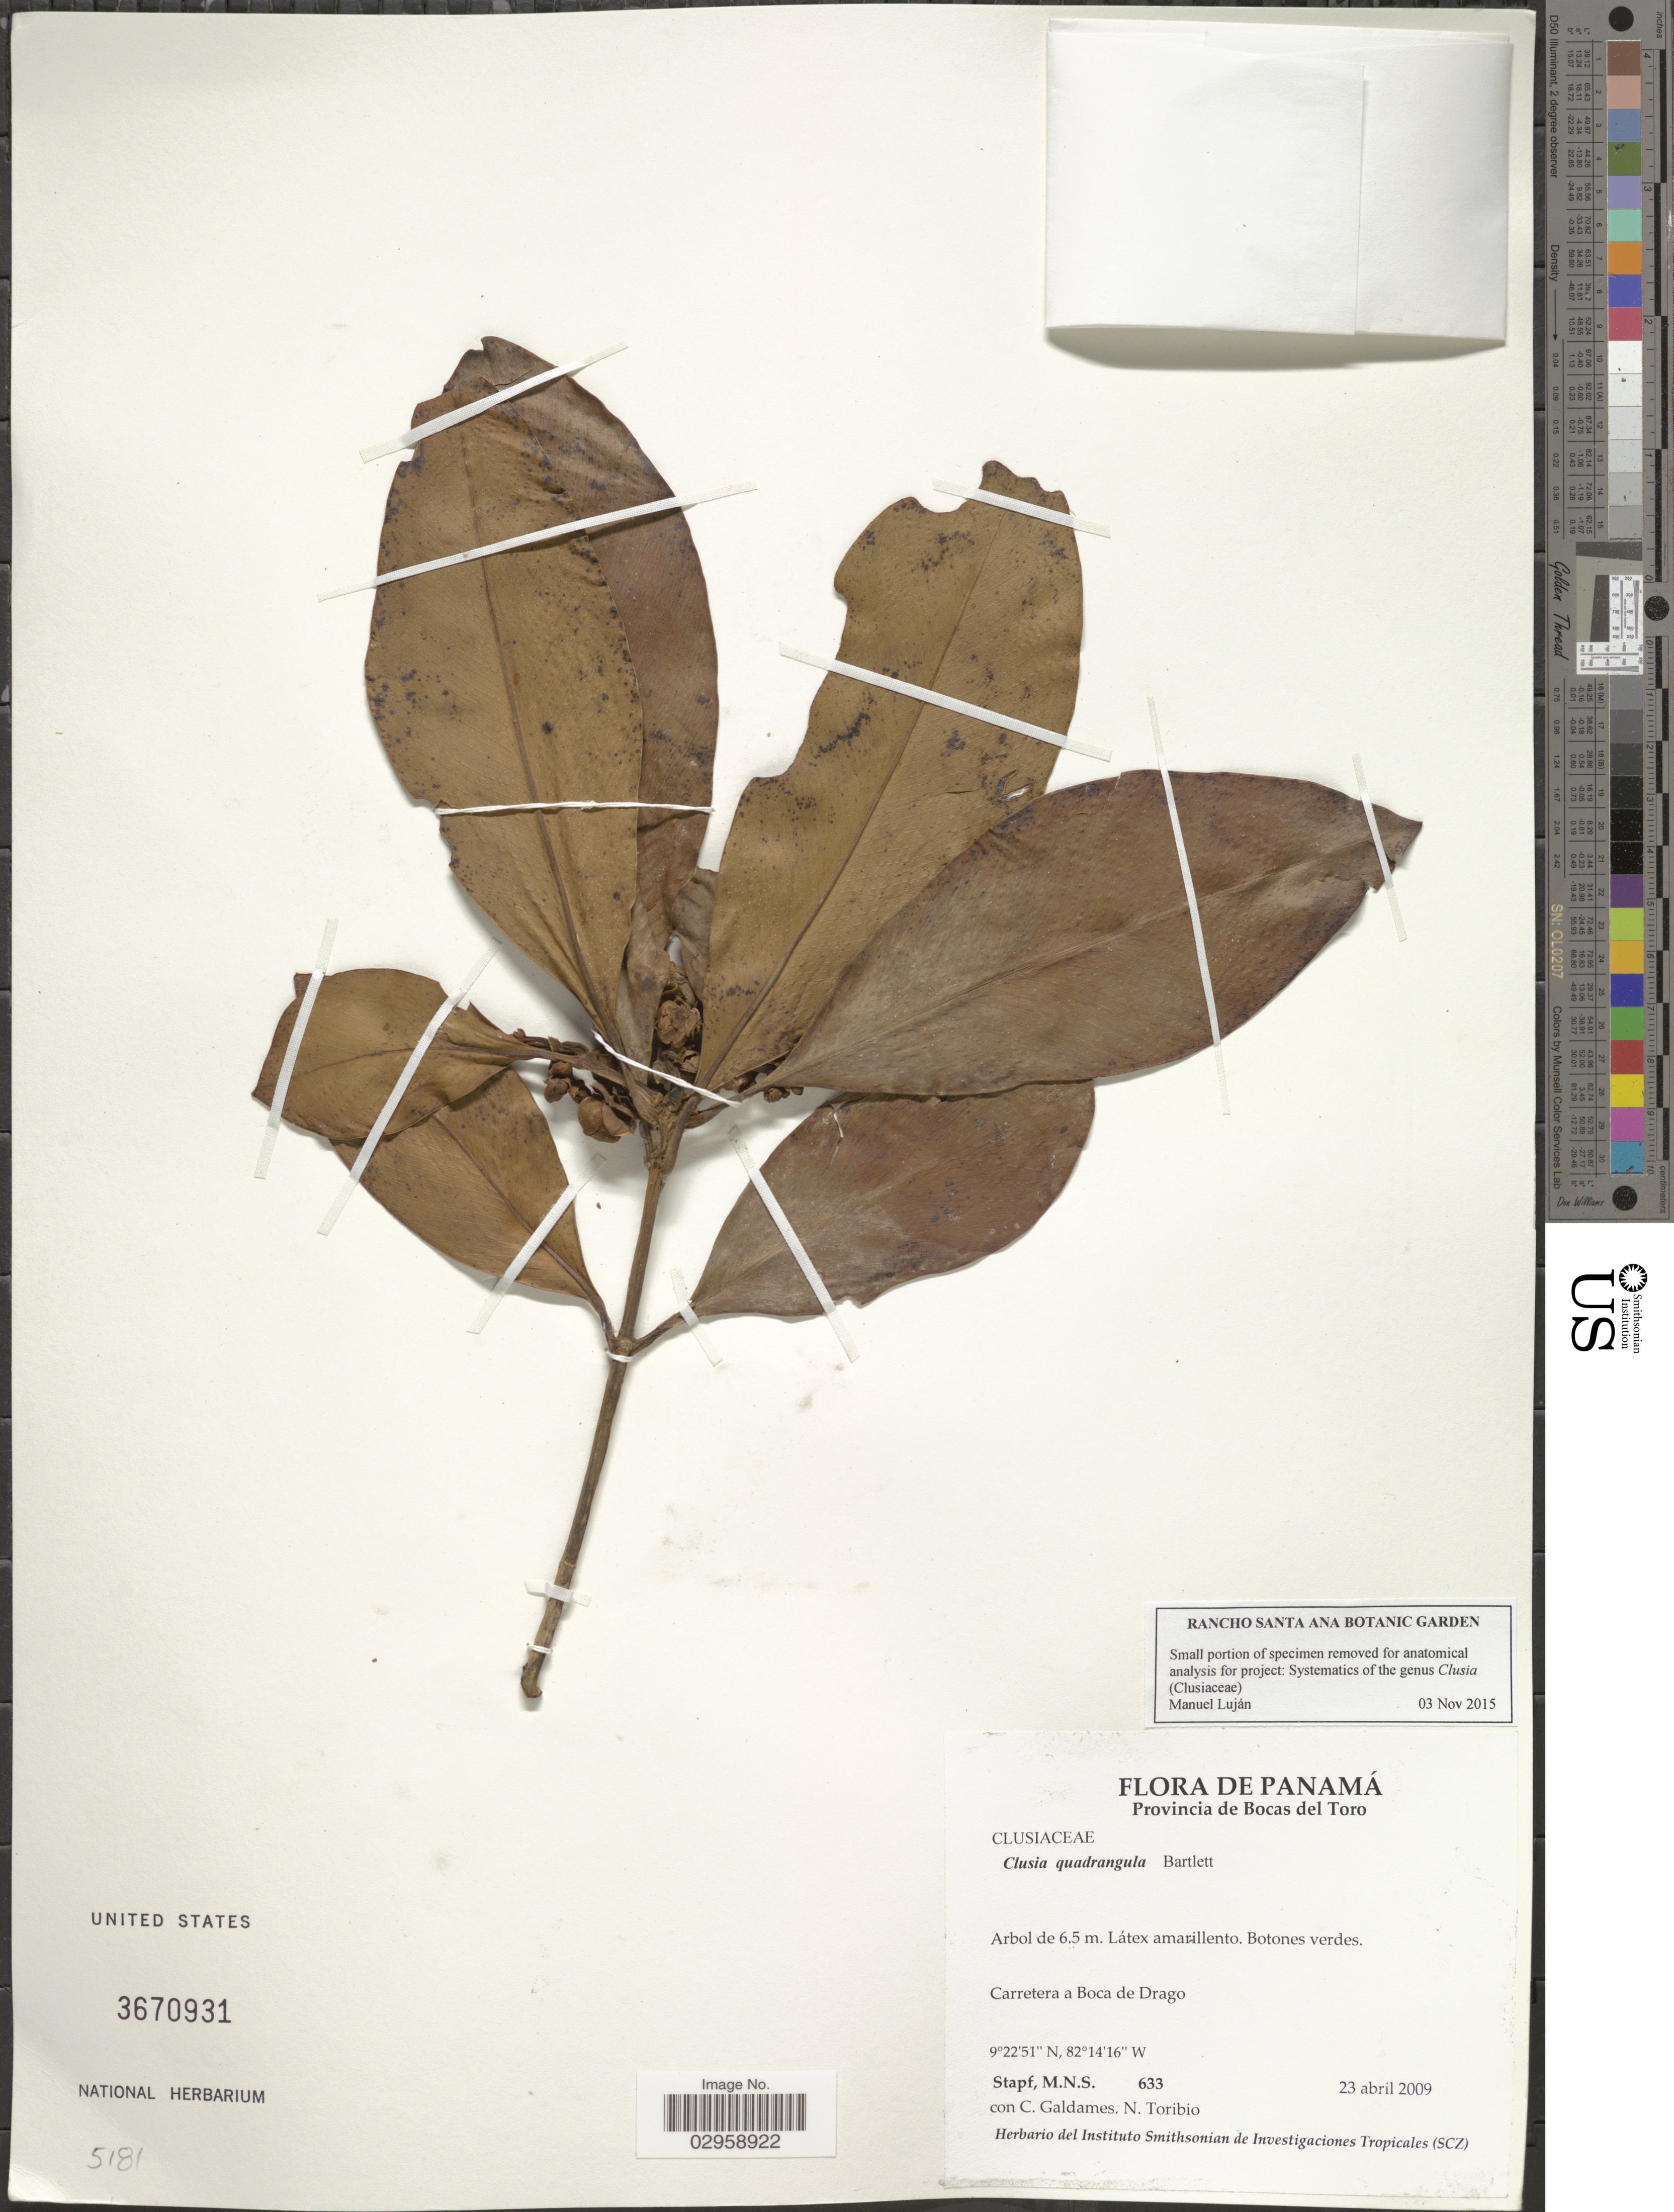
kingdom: Plantae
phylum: Tracheophyta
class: Magnoliopsida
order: Malpighiales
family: Clusiaceae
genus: Clusia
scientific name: Clusia quadrangula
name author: Bartlett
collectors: M. Stapf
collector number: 633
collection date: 2009-04-23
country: Panama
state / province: Bocas del Toro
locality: Carretera a Boca de Drago.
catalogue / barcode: US 3670931